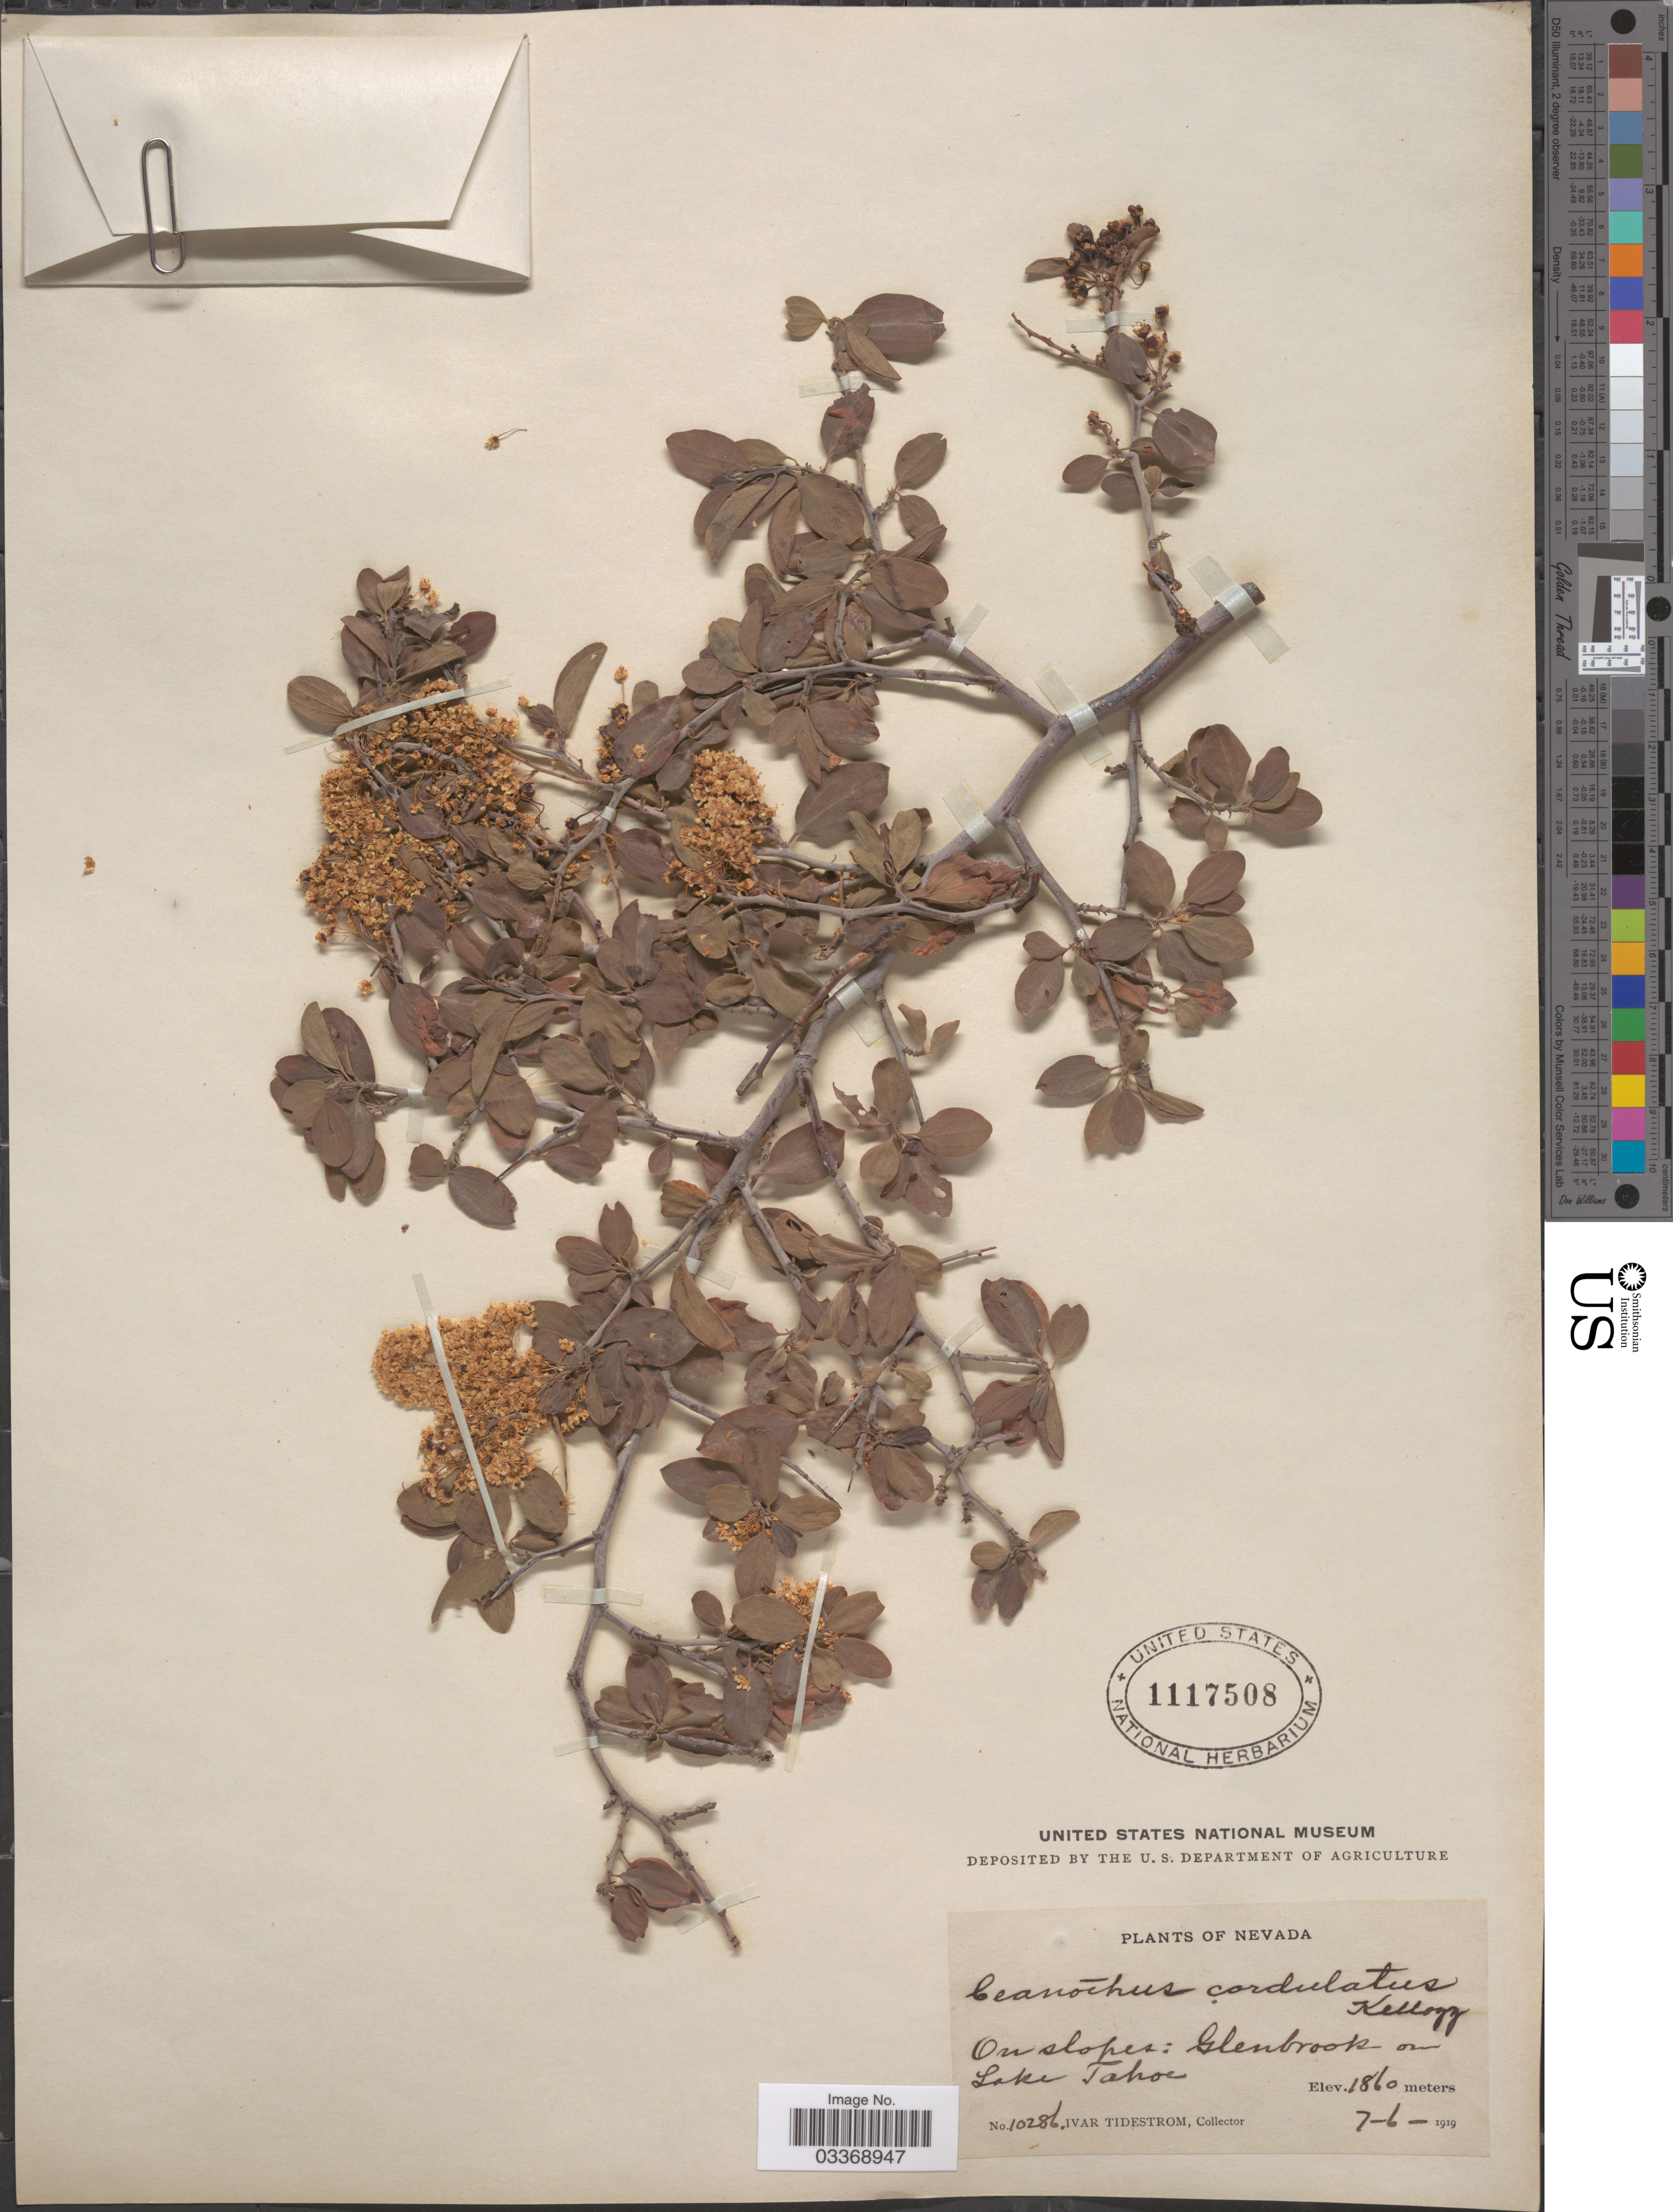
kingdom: Plantae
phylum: Tracheophyta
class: Magnoliopsida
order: Rosales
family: Rhamnaceae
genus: Ceanothus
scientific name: Ceanothus cordulatus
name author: Kellogg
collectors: I. F. Tidestrom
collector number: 10286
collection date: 1919-07-06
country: United States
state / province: Nevada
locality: On slopes: Glenbrook on Lake Tahoe.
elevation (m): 1860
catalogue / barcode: US 1117508